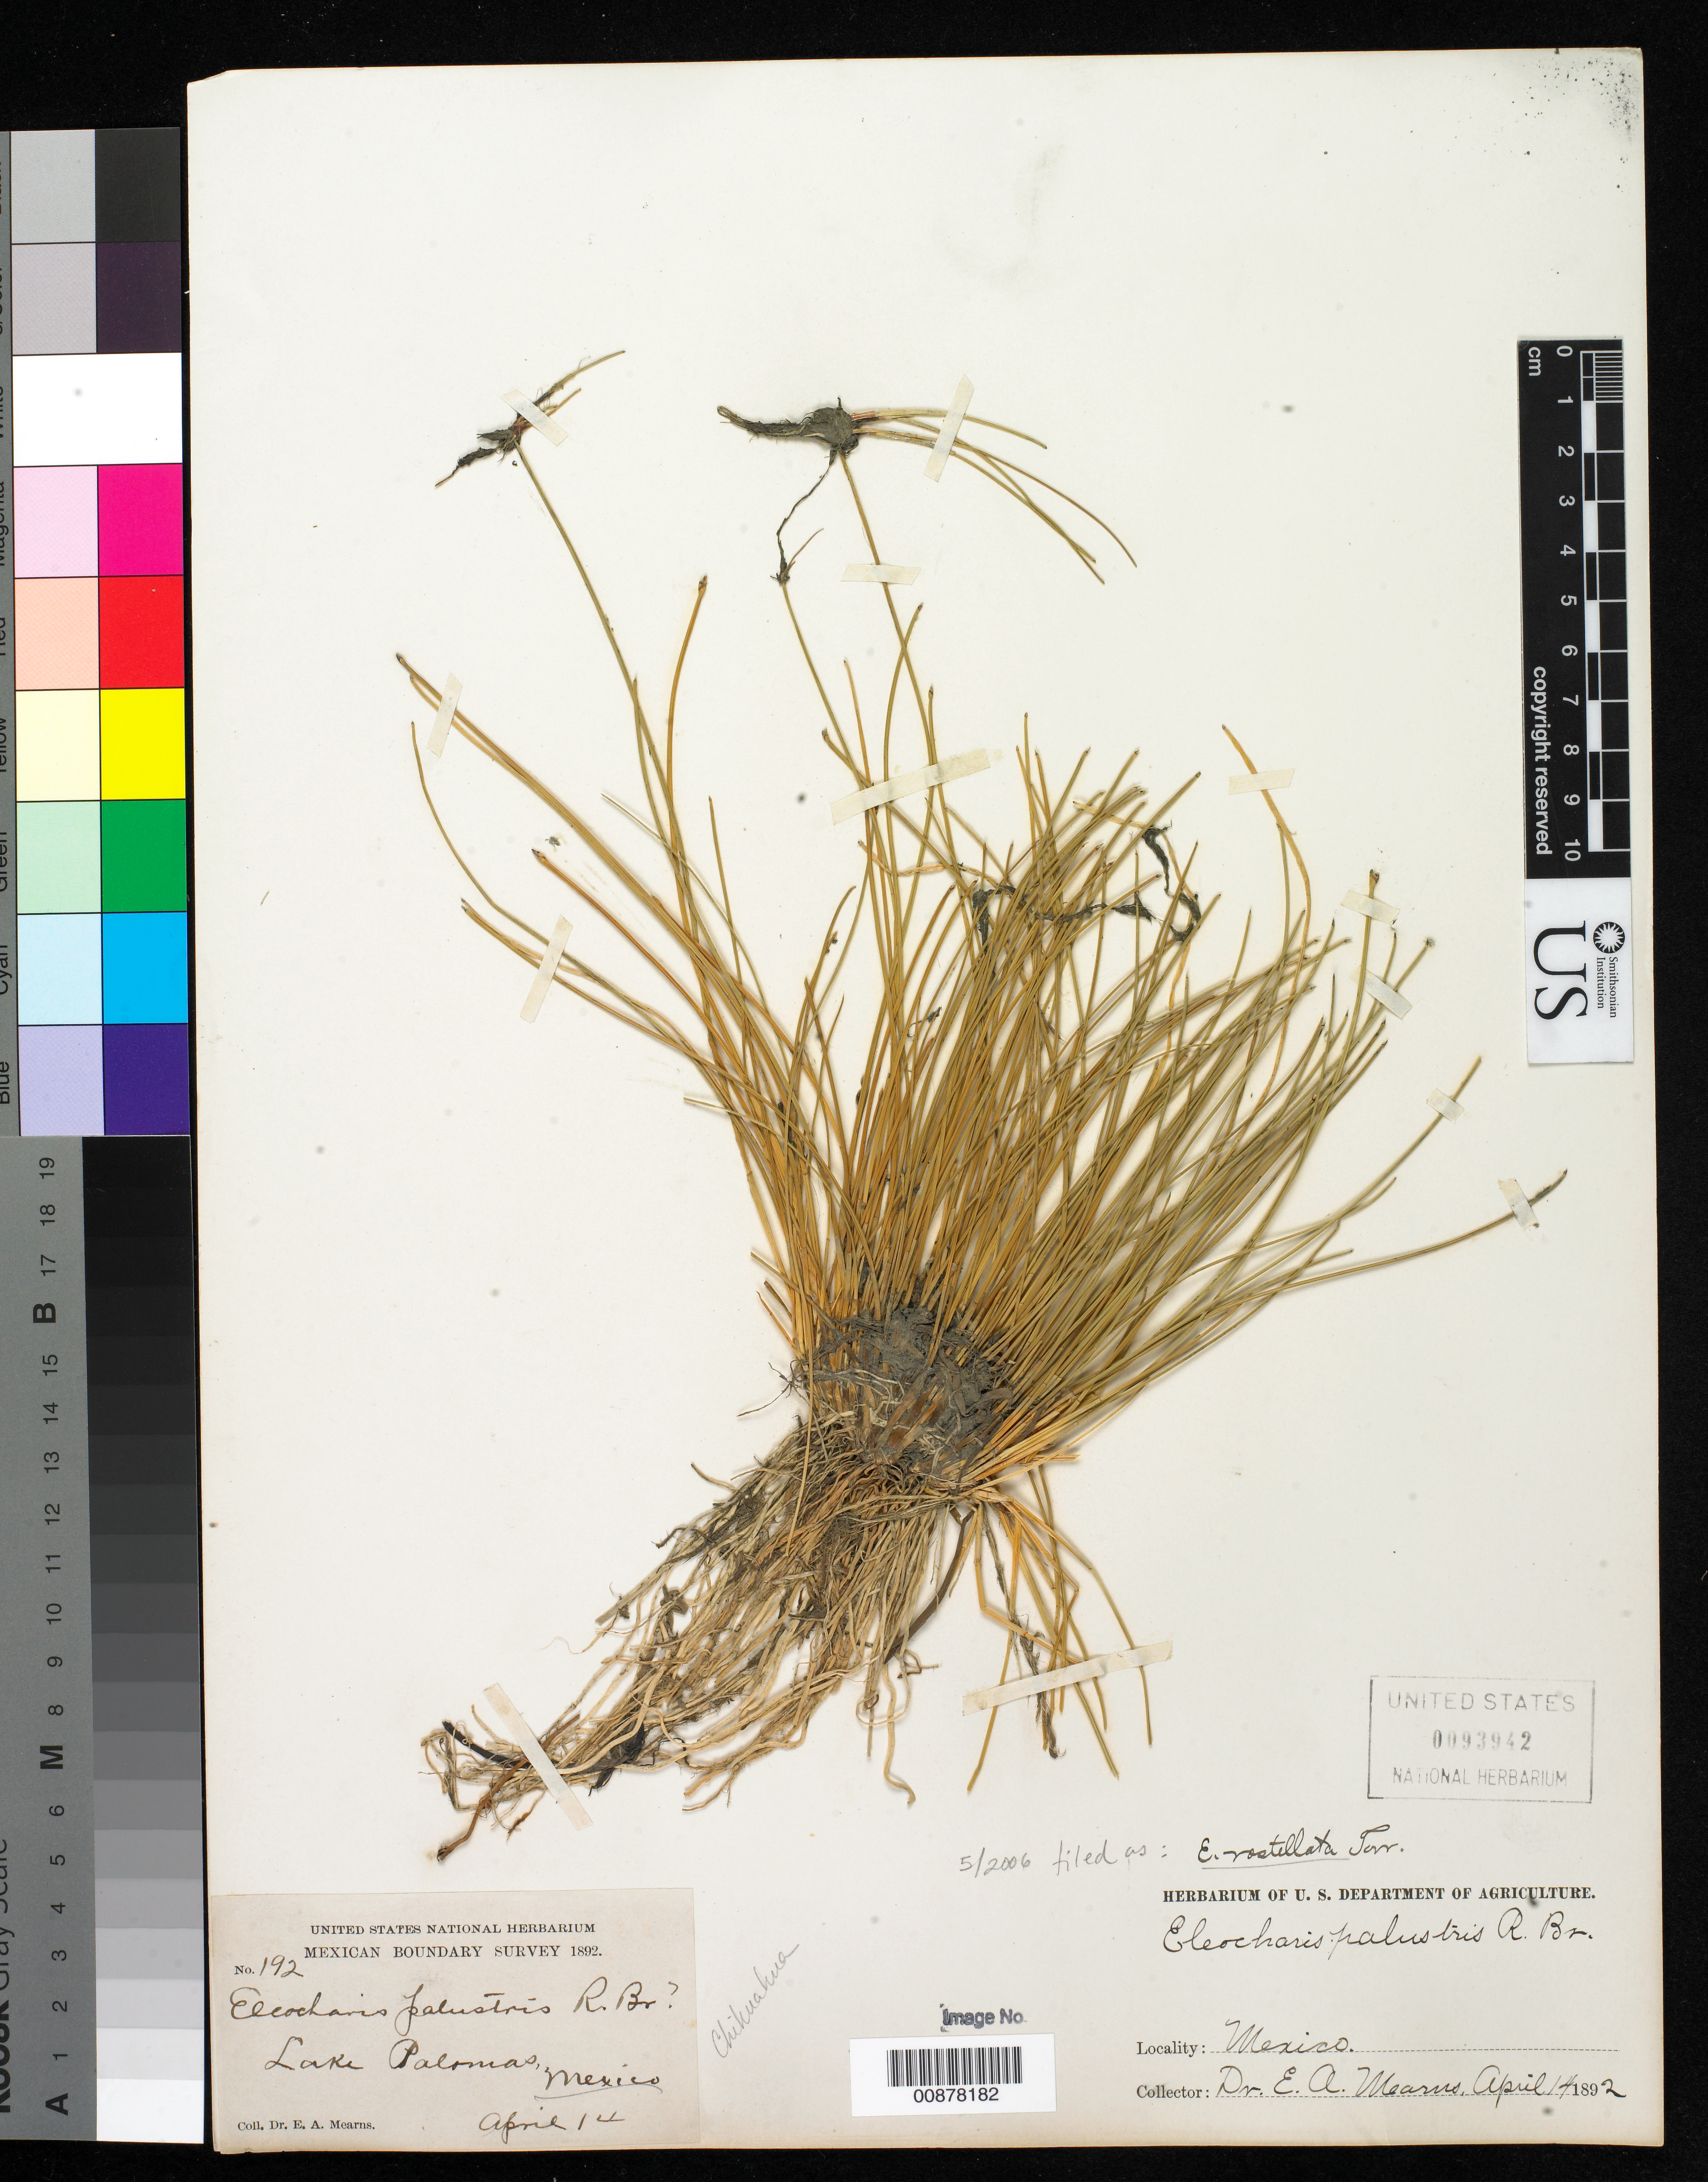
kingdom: Plantae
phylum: Tracheophyta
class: Liliopsida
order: Poales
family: Cyperaceae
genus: Eleocharis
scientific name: Eleocharis rostellata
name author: (Torr.) Torr.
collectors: E. A. Mearns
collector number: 192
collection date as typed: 14 Apr 1892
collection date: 1892-04-14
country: Mexico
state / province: Chihuahua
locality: Lake Palomas, Chihuahua.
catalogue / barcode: US 93942